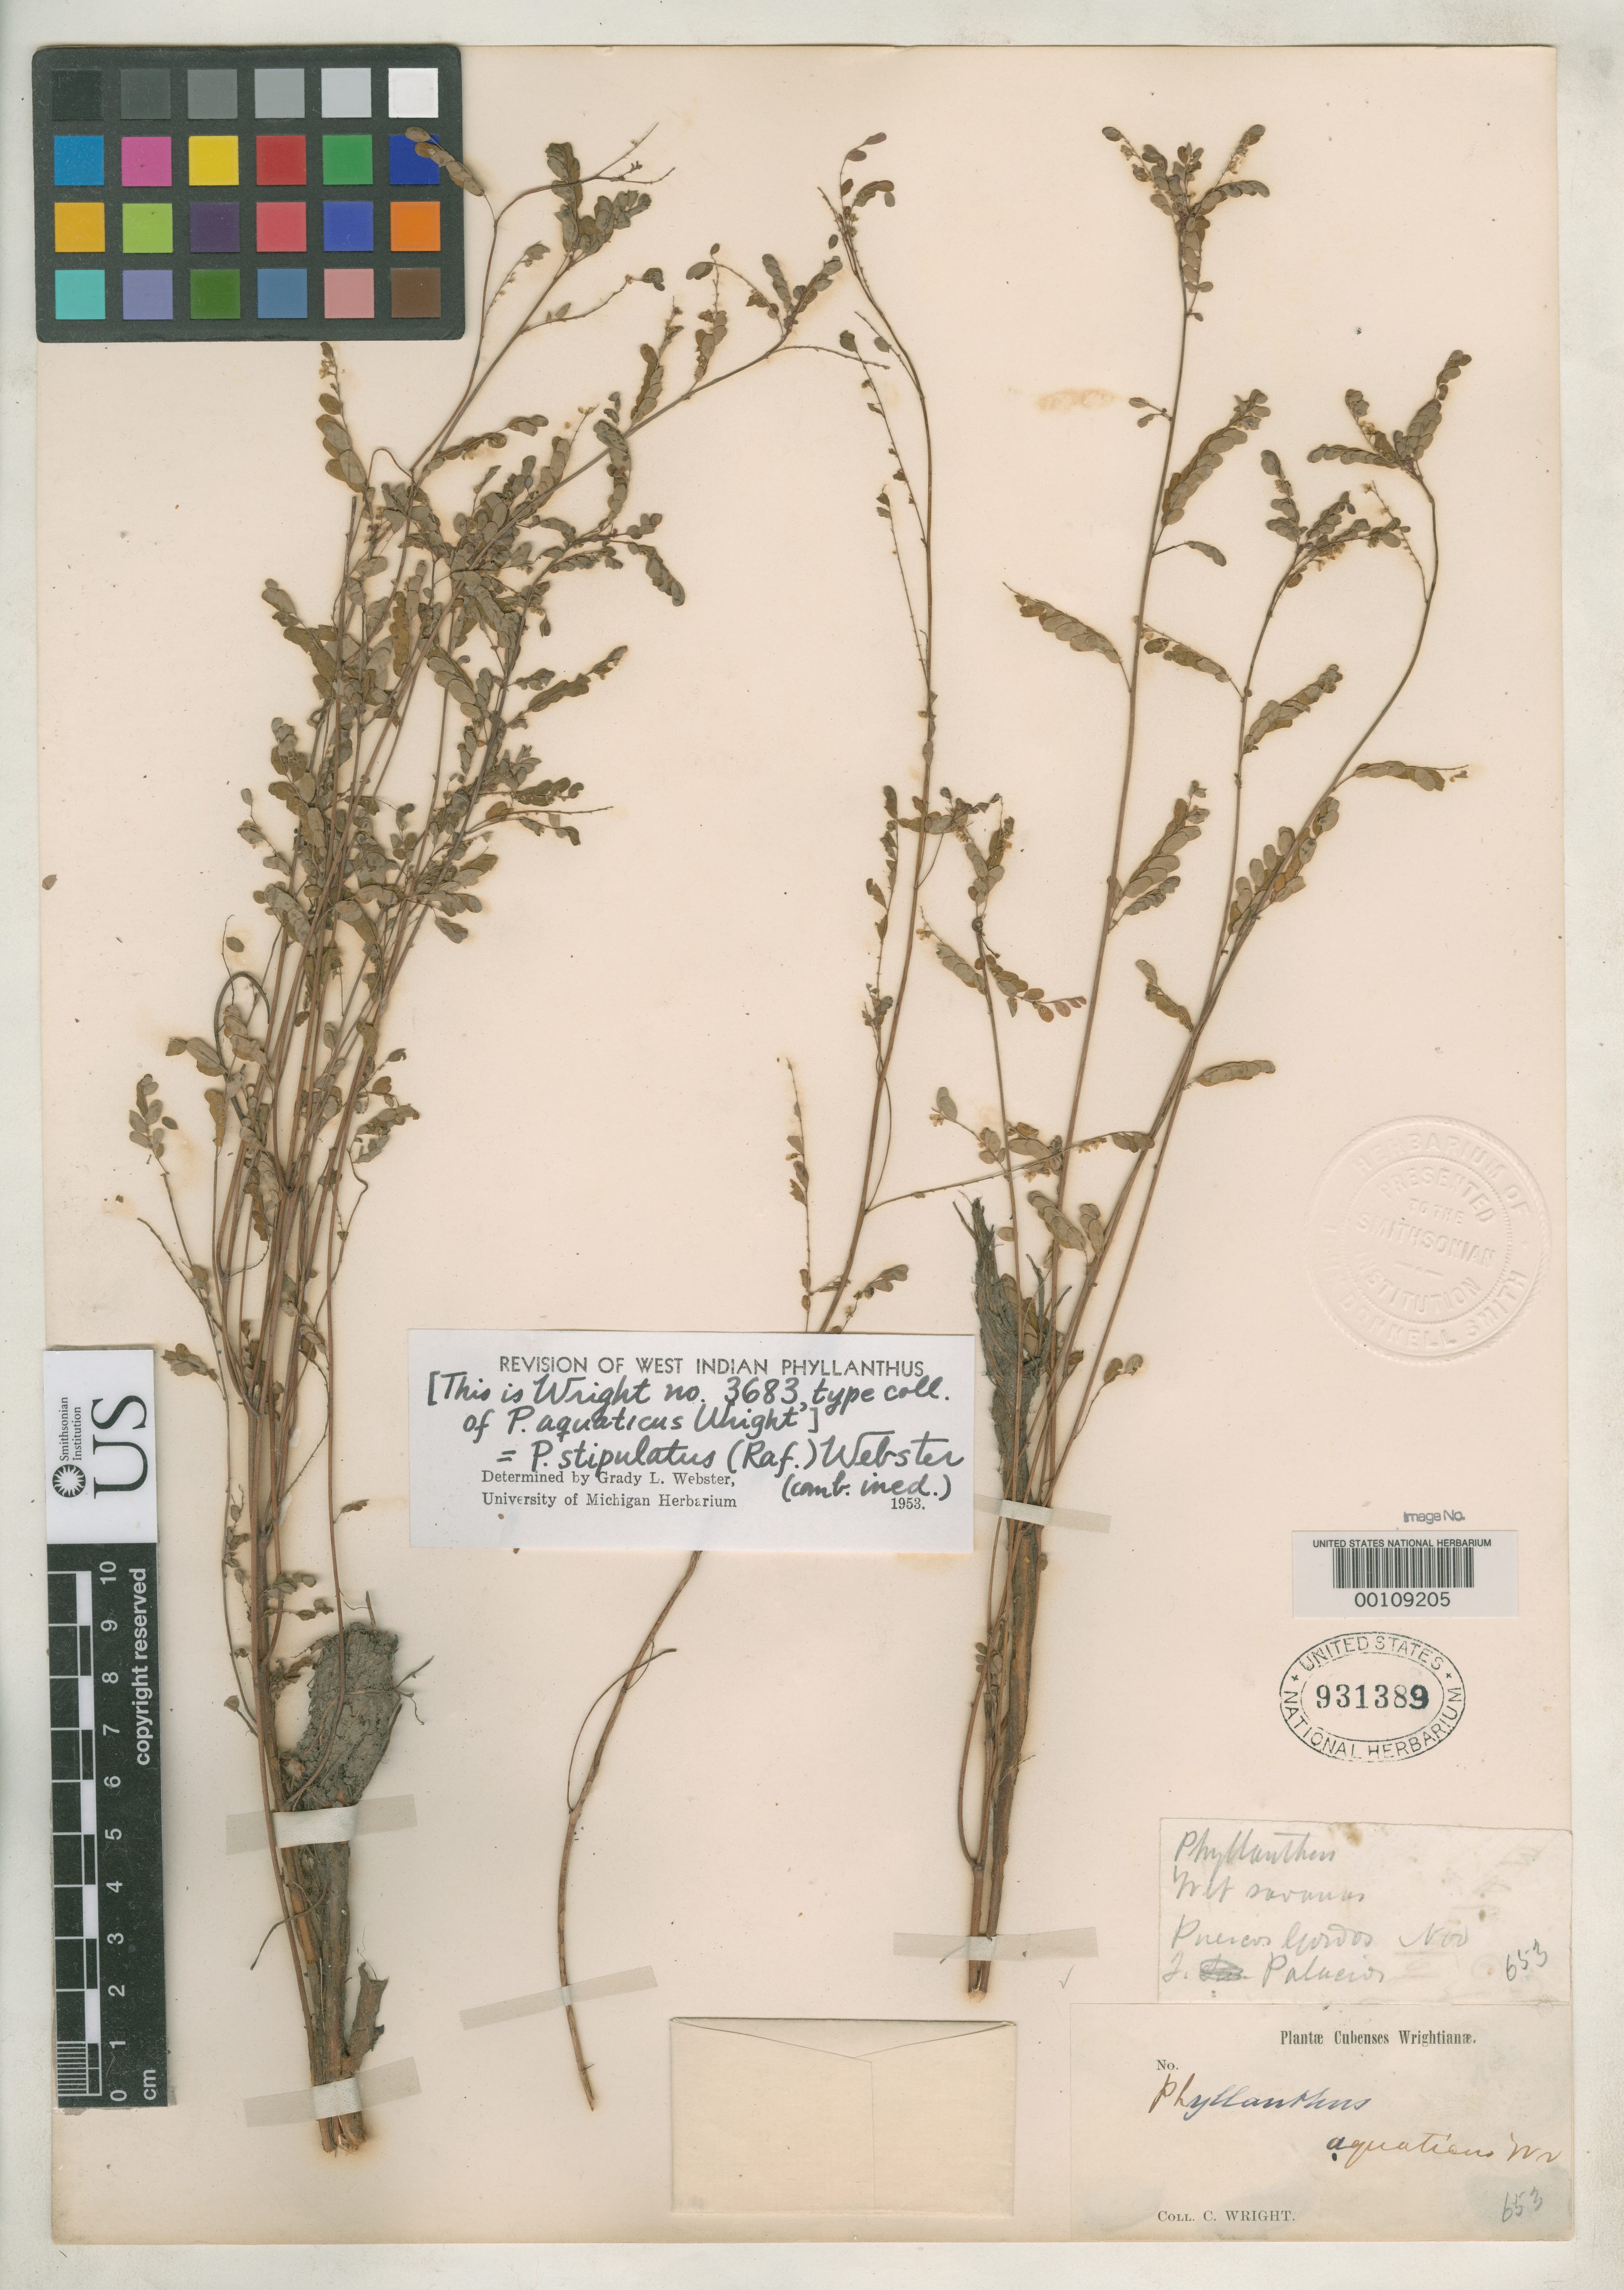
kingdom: Plantae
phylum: Tracheophyta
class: Magnoliopsida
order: Malpighiales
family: Phyllanthaceae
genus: Phyllanthus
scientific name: Phyllanthus aquaticus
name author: C. Wright in Sauvalle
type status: Isotype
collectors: C. Wright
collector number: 3683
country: Cuba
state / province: Pinar del Río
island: Greater Antilles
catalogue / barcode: US 931389